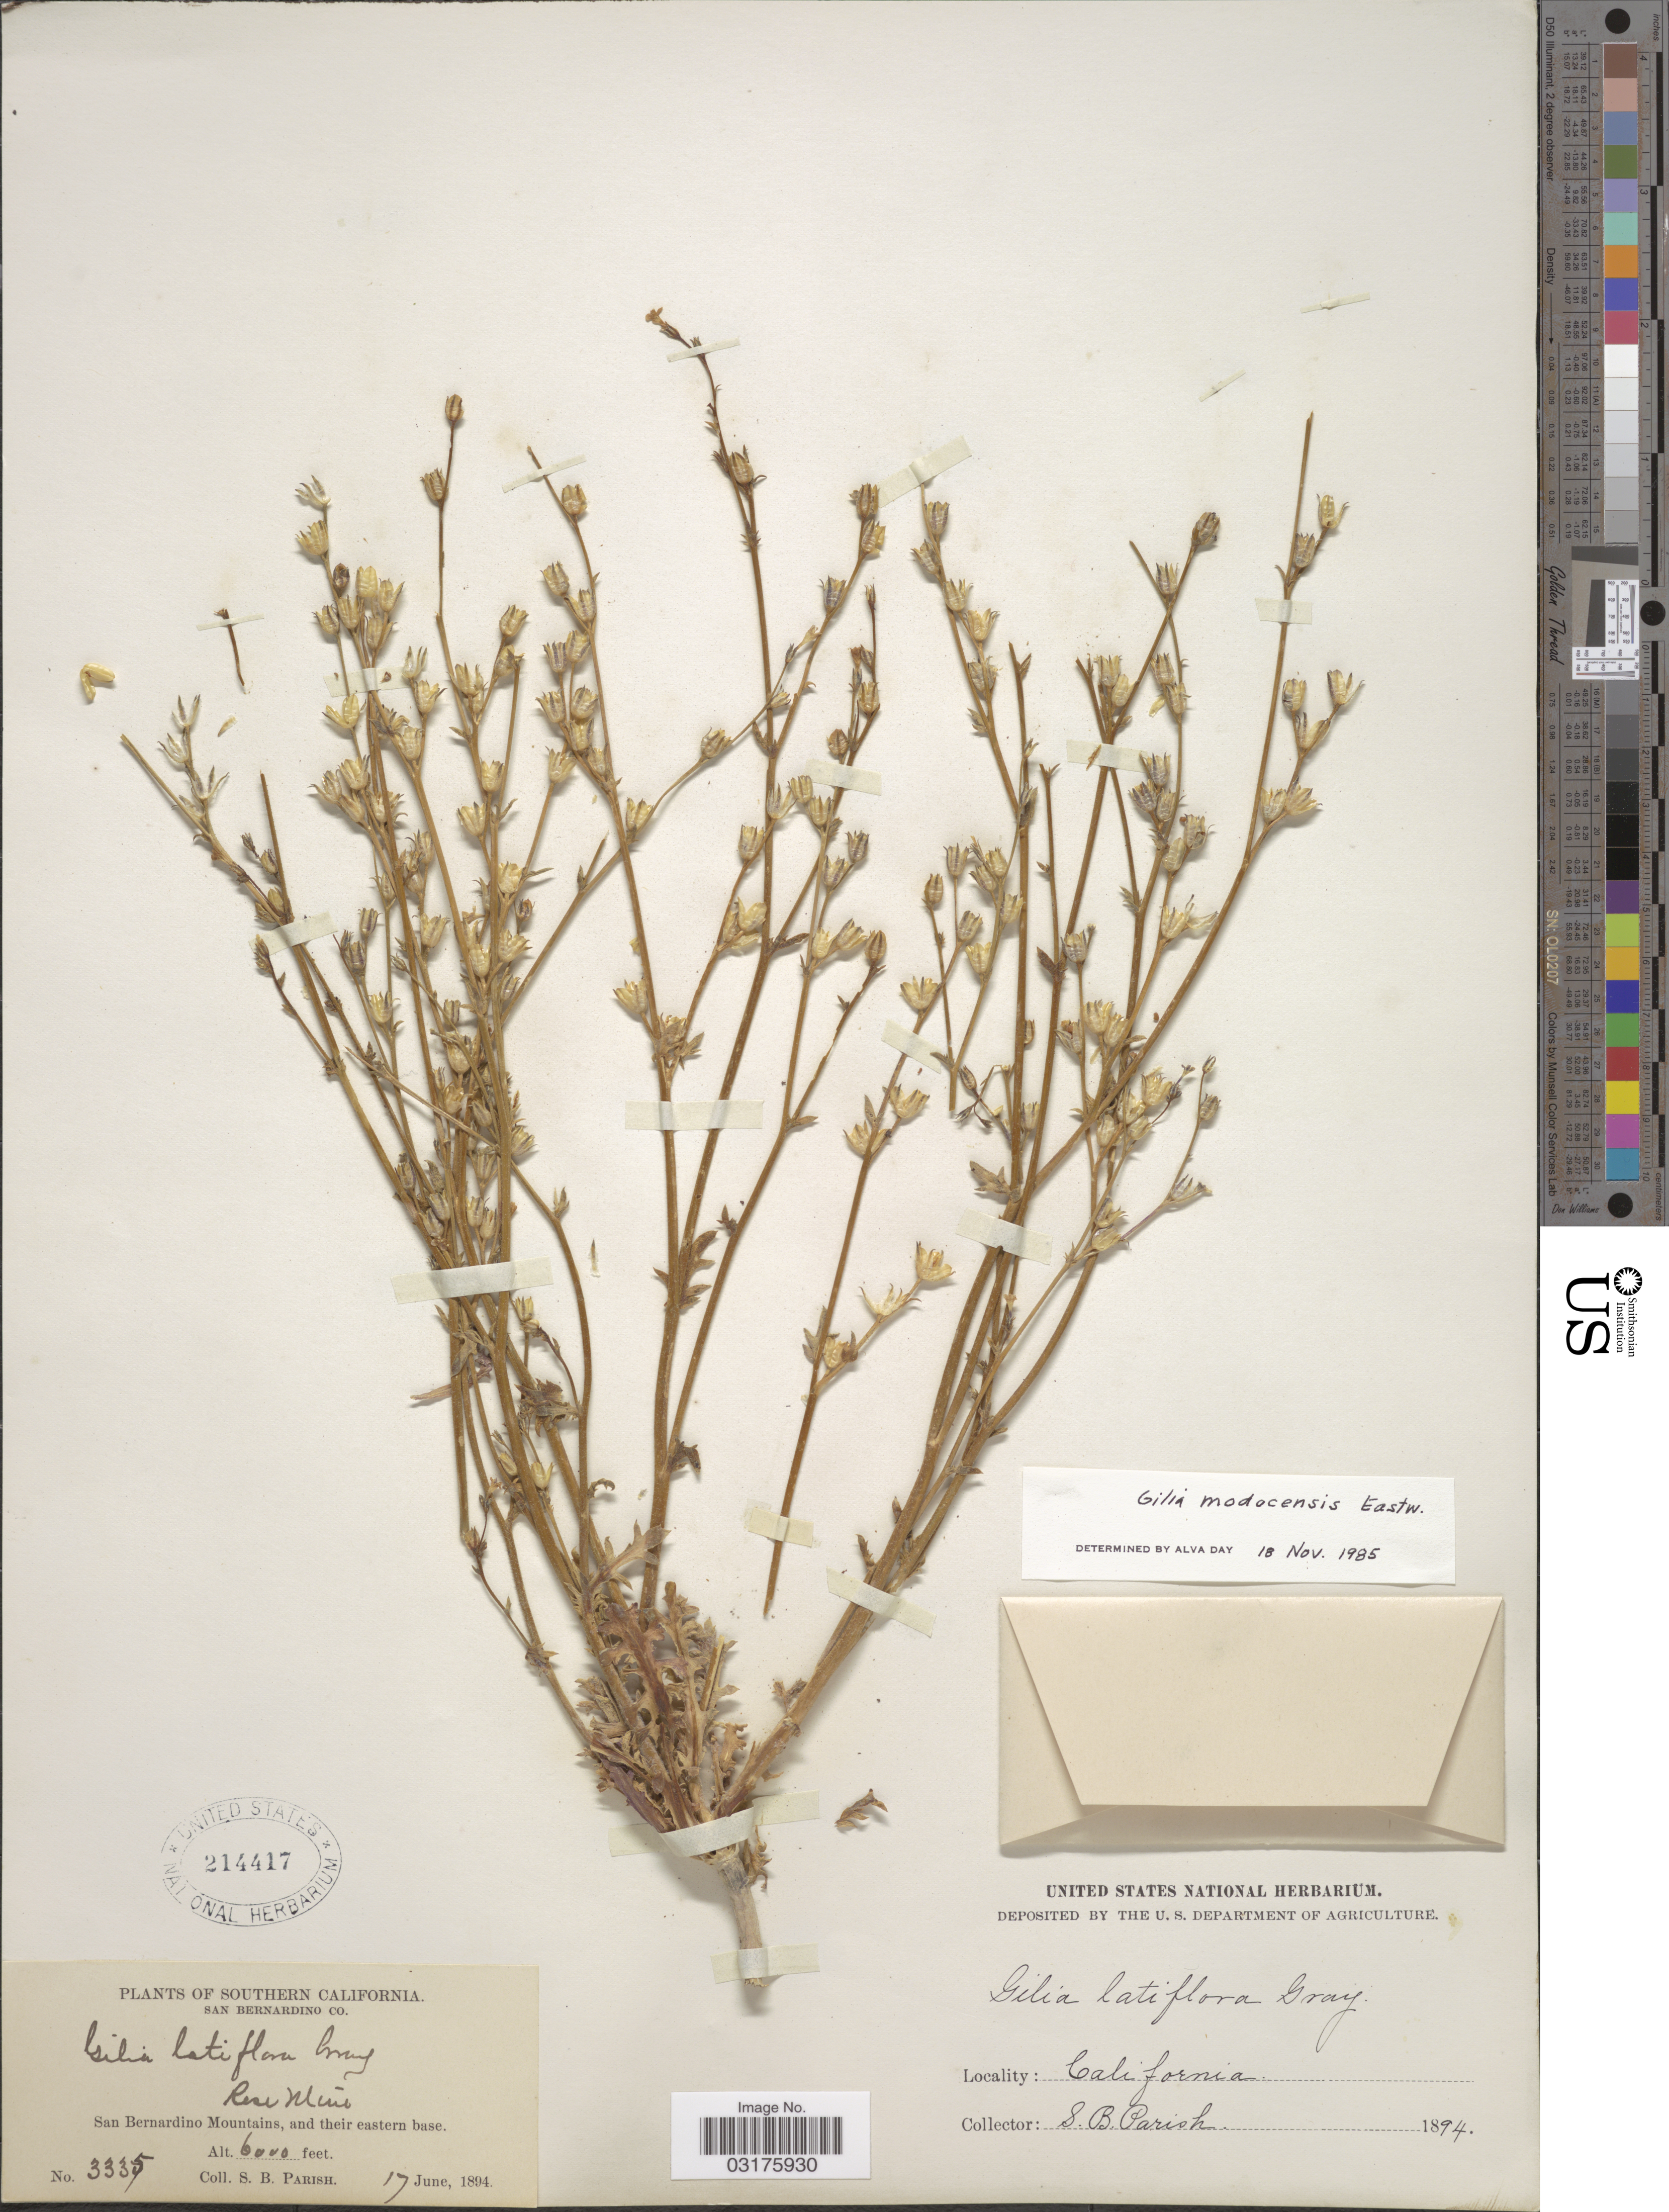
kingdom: Plantae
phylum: Tracheophyta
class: Magnoliopsida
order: Ericales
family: Polemoniaceae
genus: Gilia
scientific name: Gilia modocensis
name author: Eastw.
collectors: S. B. Parish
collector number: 3335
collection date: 1894-06-17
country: United States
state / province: California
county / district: San Bernardino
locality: Southern California, San Bernardino Co., San Bernardino Mountains, and their eastern base.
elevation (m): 1829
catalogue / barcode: US 214417